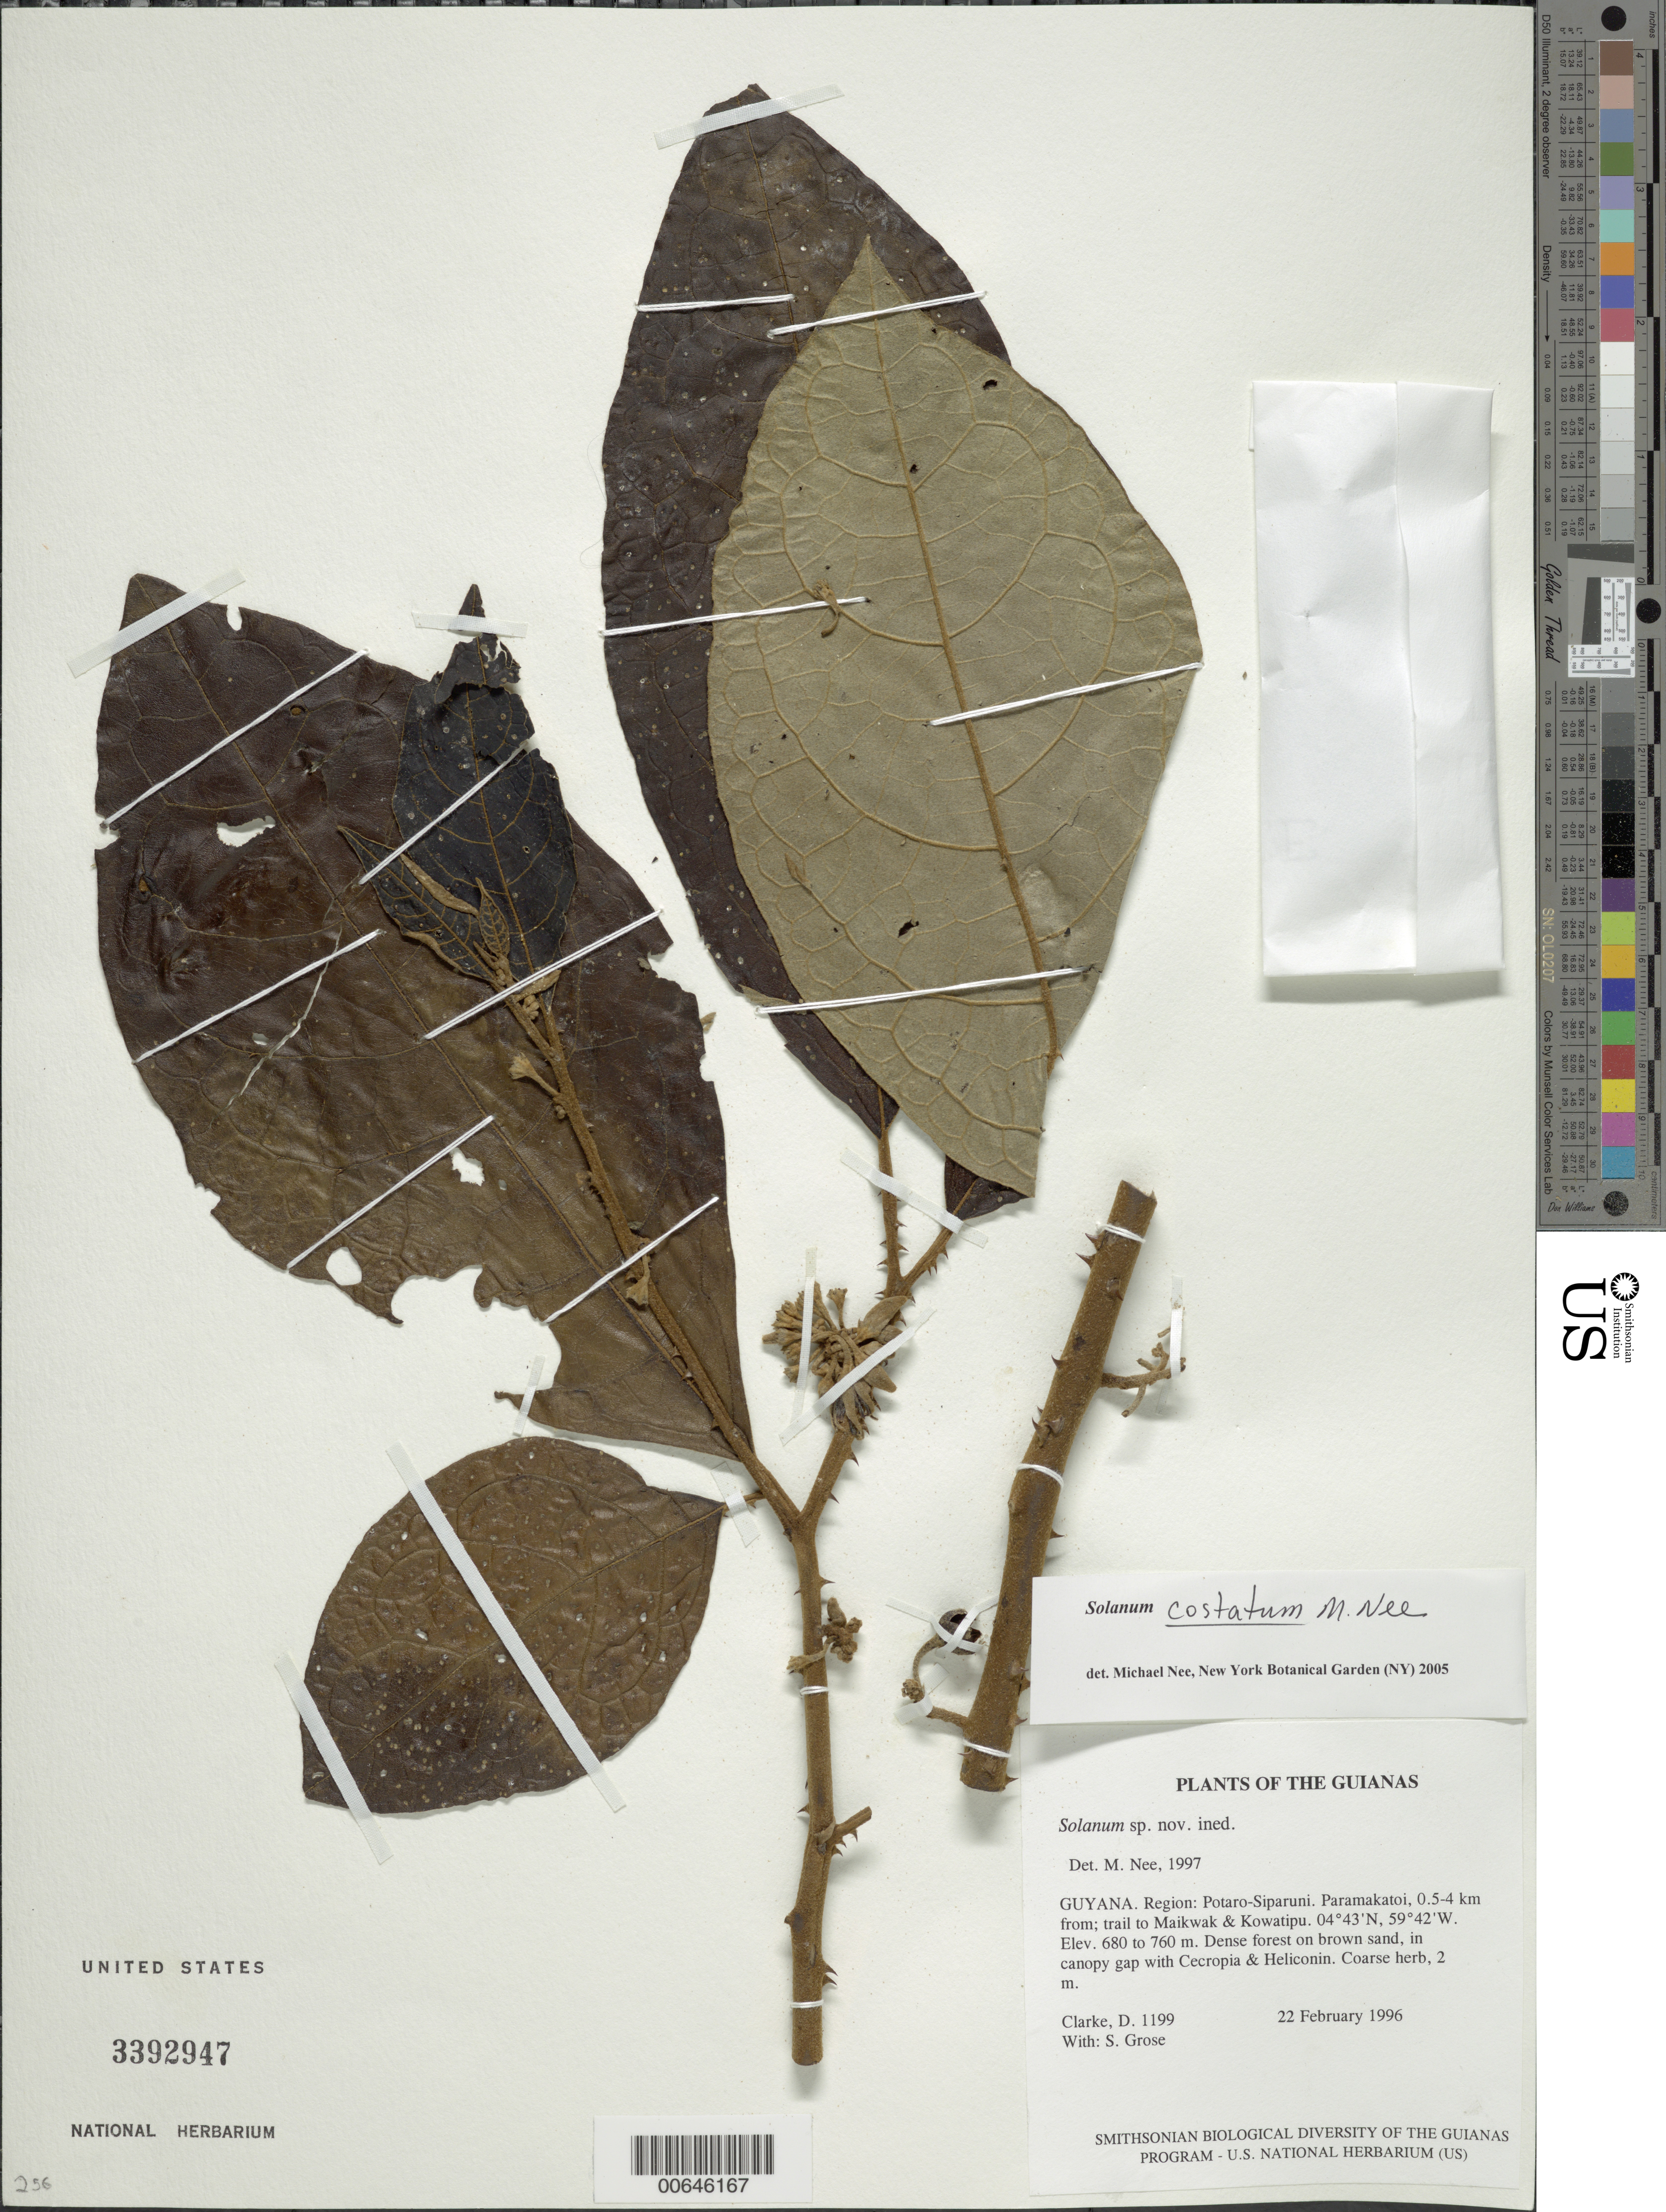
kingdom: Plantae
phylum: Tracheophyta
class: Magnoliopsida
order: Solanales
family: Solanaceae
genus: Solanum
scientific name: Solanum viarum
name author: Dunal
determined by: Nee, Michael H.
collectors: H. D. Clarke & S. Grose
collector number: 1199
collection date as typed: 2 Feb 1996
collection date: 1996-02-02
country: Guyana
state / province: Potaro-Siparuni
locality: Paramakatoi, 0.5-4 km from; trail to Maikwak & Kowatipu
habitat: Dense forest on brown sand, in canopy gap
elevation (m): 680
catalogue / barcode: US 3392947